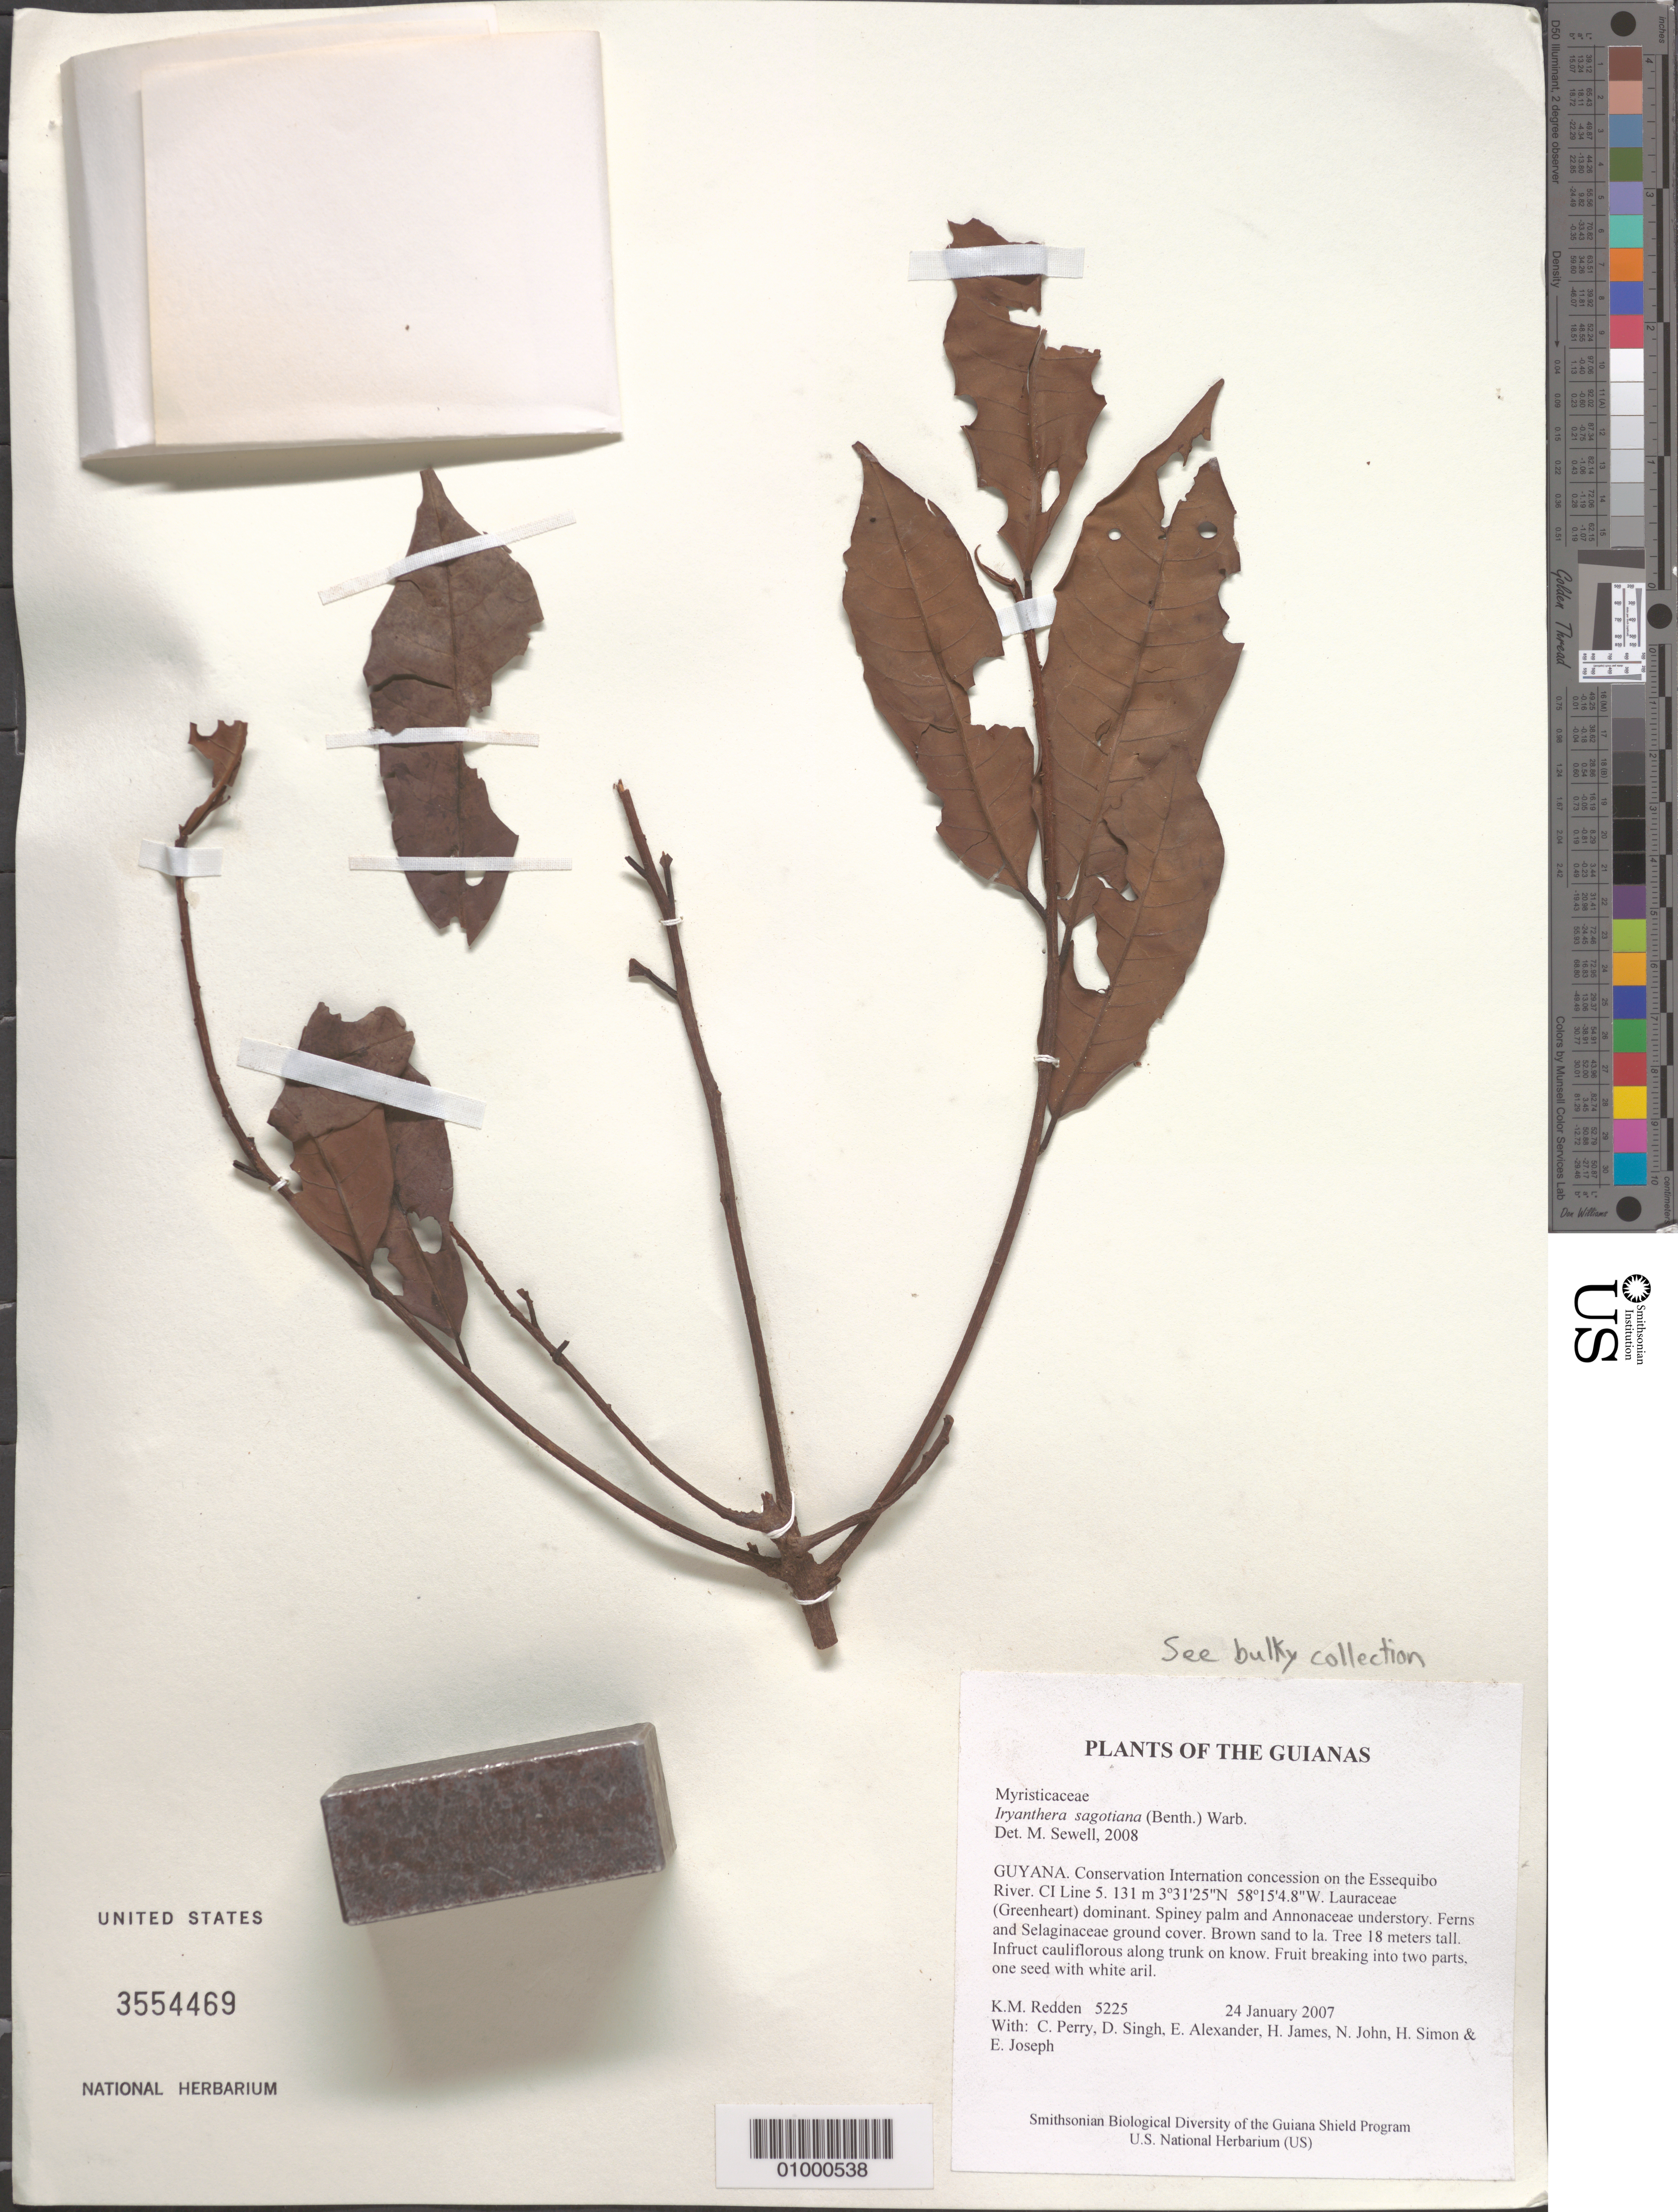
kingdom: Plantae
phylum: Tracheophyta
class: Magnoliopsida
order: Magnoliales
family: Myristicaceae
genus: Iryanthera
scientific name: Iryanthera sagotiana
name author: (Benth.) Warb.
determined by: Sewell, M.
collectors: K. M. Redden, C. Perry, D. Singh, E. Alexander, H. James, N. John, H. Simon & E. Joseph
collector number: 5225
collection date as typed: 24 January 2007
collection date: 2007-01-24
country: Guyana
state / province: U. Takutu-U. Essequibo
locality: Conservation International concession on the Essequibo River. CI Line 5.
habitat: Lauraceae (Greenheart) dominant. Spiny palm and Annonaceae understory. Ferns and Selaginaceae ground cover. Brown sand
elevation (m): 131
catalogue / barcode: US 3554469